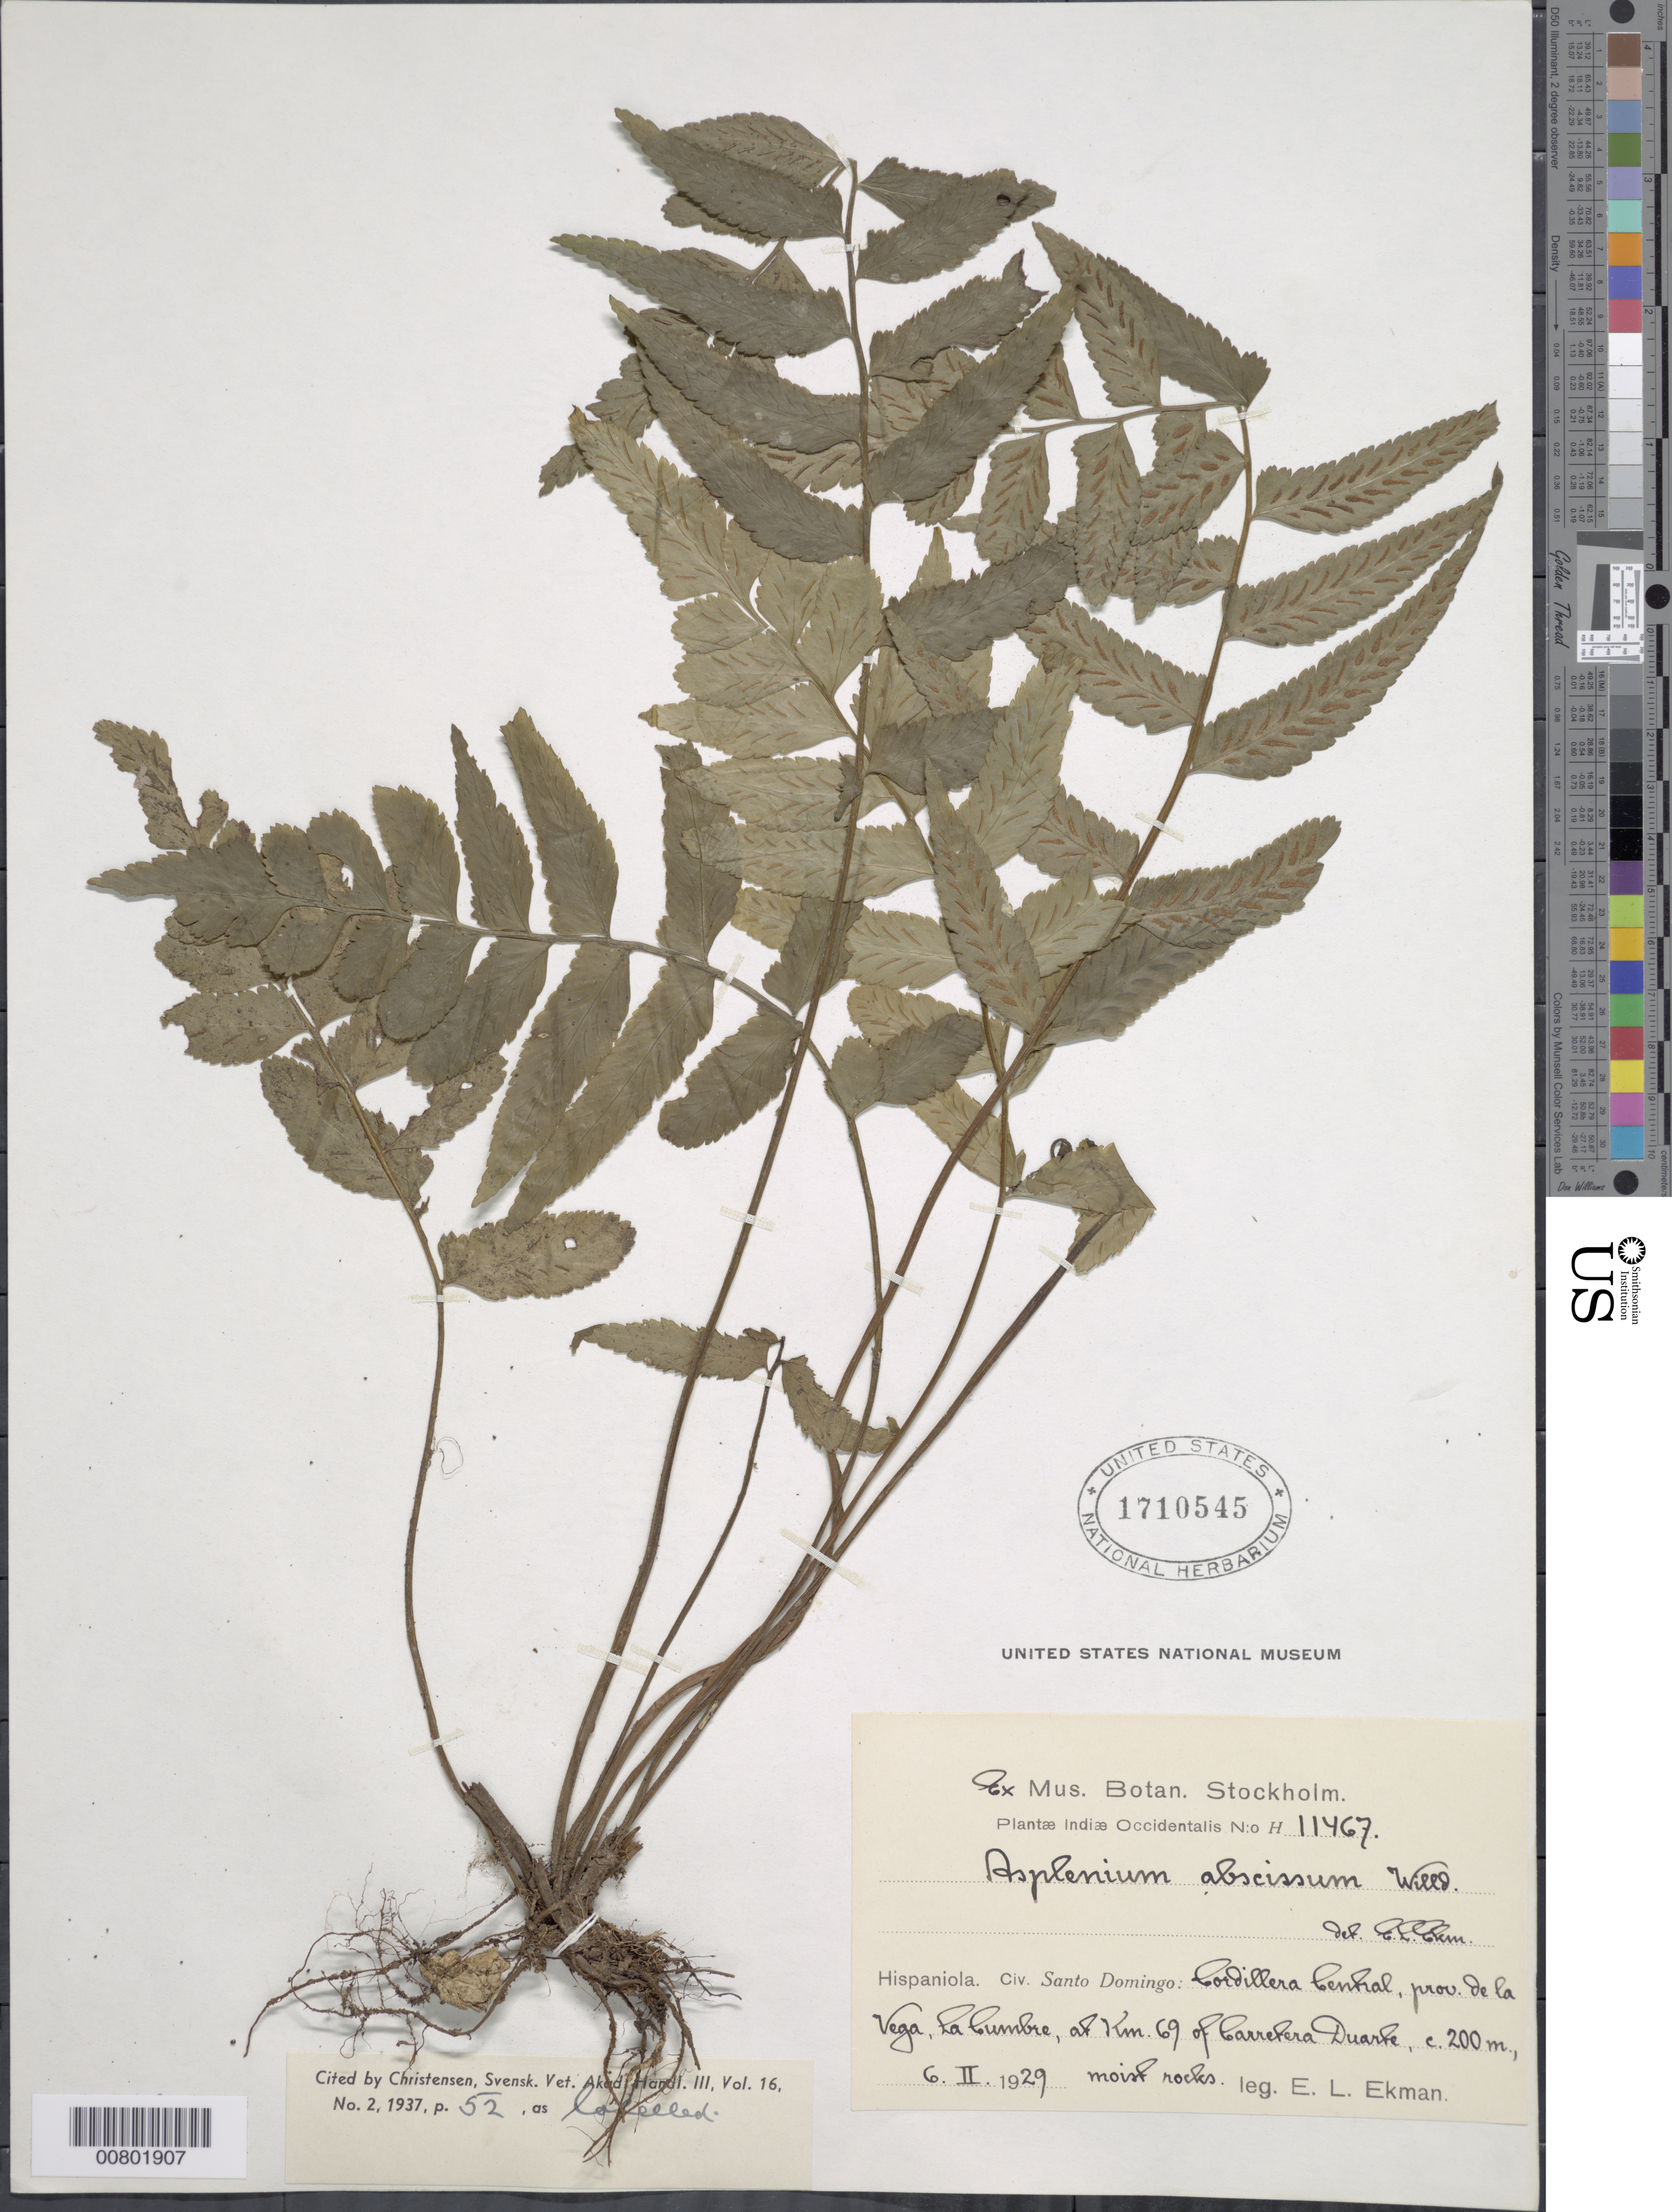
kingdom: Plantae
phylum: Tracheophyta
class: Polypodiopsida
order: Polypodiales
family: Aspleniaceae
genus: Asplenium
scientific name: Asplenium abscissum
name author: Willd.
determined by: Christensen, C. F. A.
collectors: E. L. Ekman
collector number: H 11467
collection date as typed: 06 Feb 1929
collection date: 1929-02-06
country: Dominican Republic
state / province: La Vega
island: Hispaniola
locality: Cordillera Central, La Cumbre, at km 69 of Carretera Duarte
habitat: Moist rocks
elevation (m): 200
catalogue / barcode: US 1710545